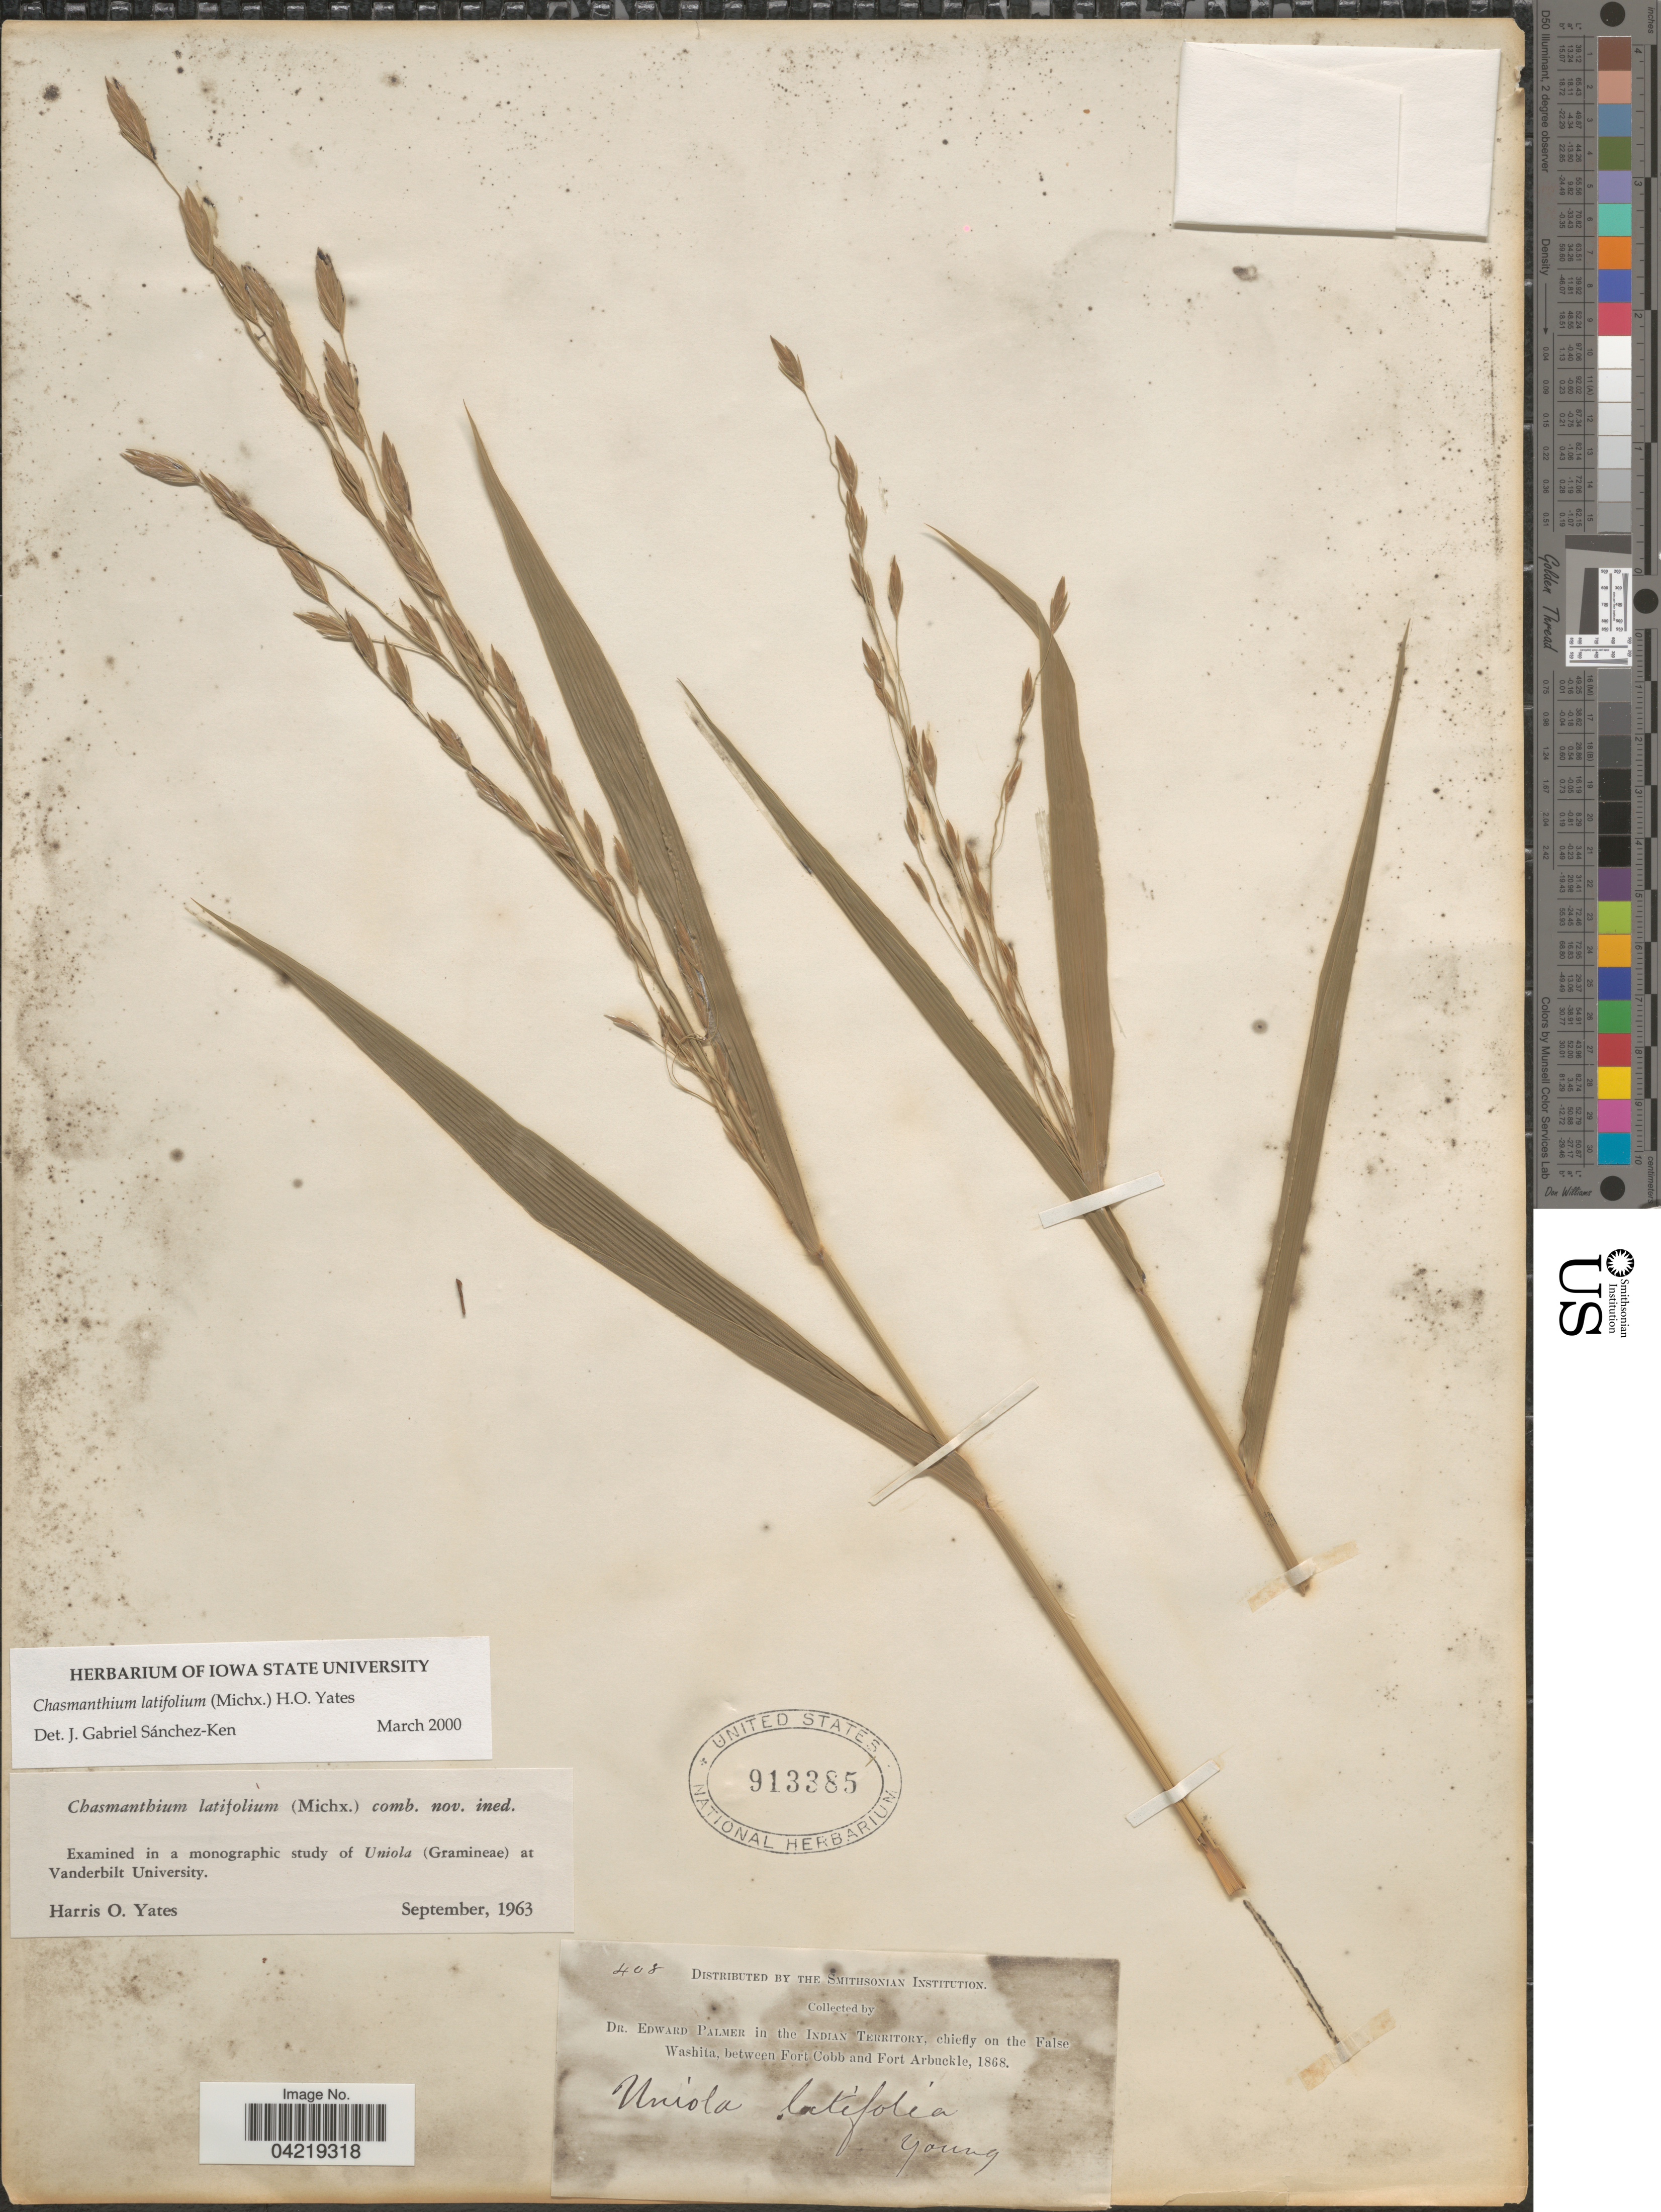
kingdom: Plantae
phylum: Tracheophyta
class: Liliopsida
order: Poales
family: Poaceae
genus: Chasmanthium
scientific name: Chasmanthium latifolium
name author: (Michx.) H.O. Yates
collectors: E. Palmer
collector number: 408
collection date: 1868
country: United States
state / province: Oklahoma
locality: In the Indian Territory, chiefly on the False Washita, between Fort Cobb and Fort Arbuckle.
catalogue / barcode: US 913385